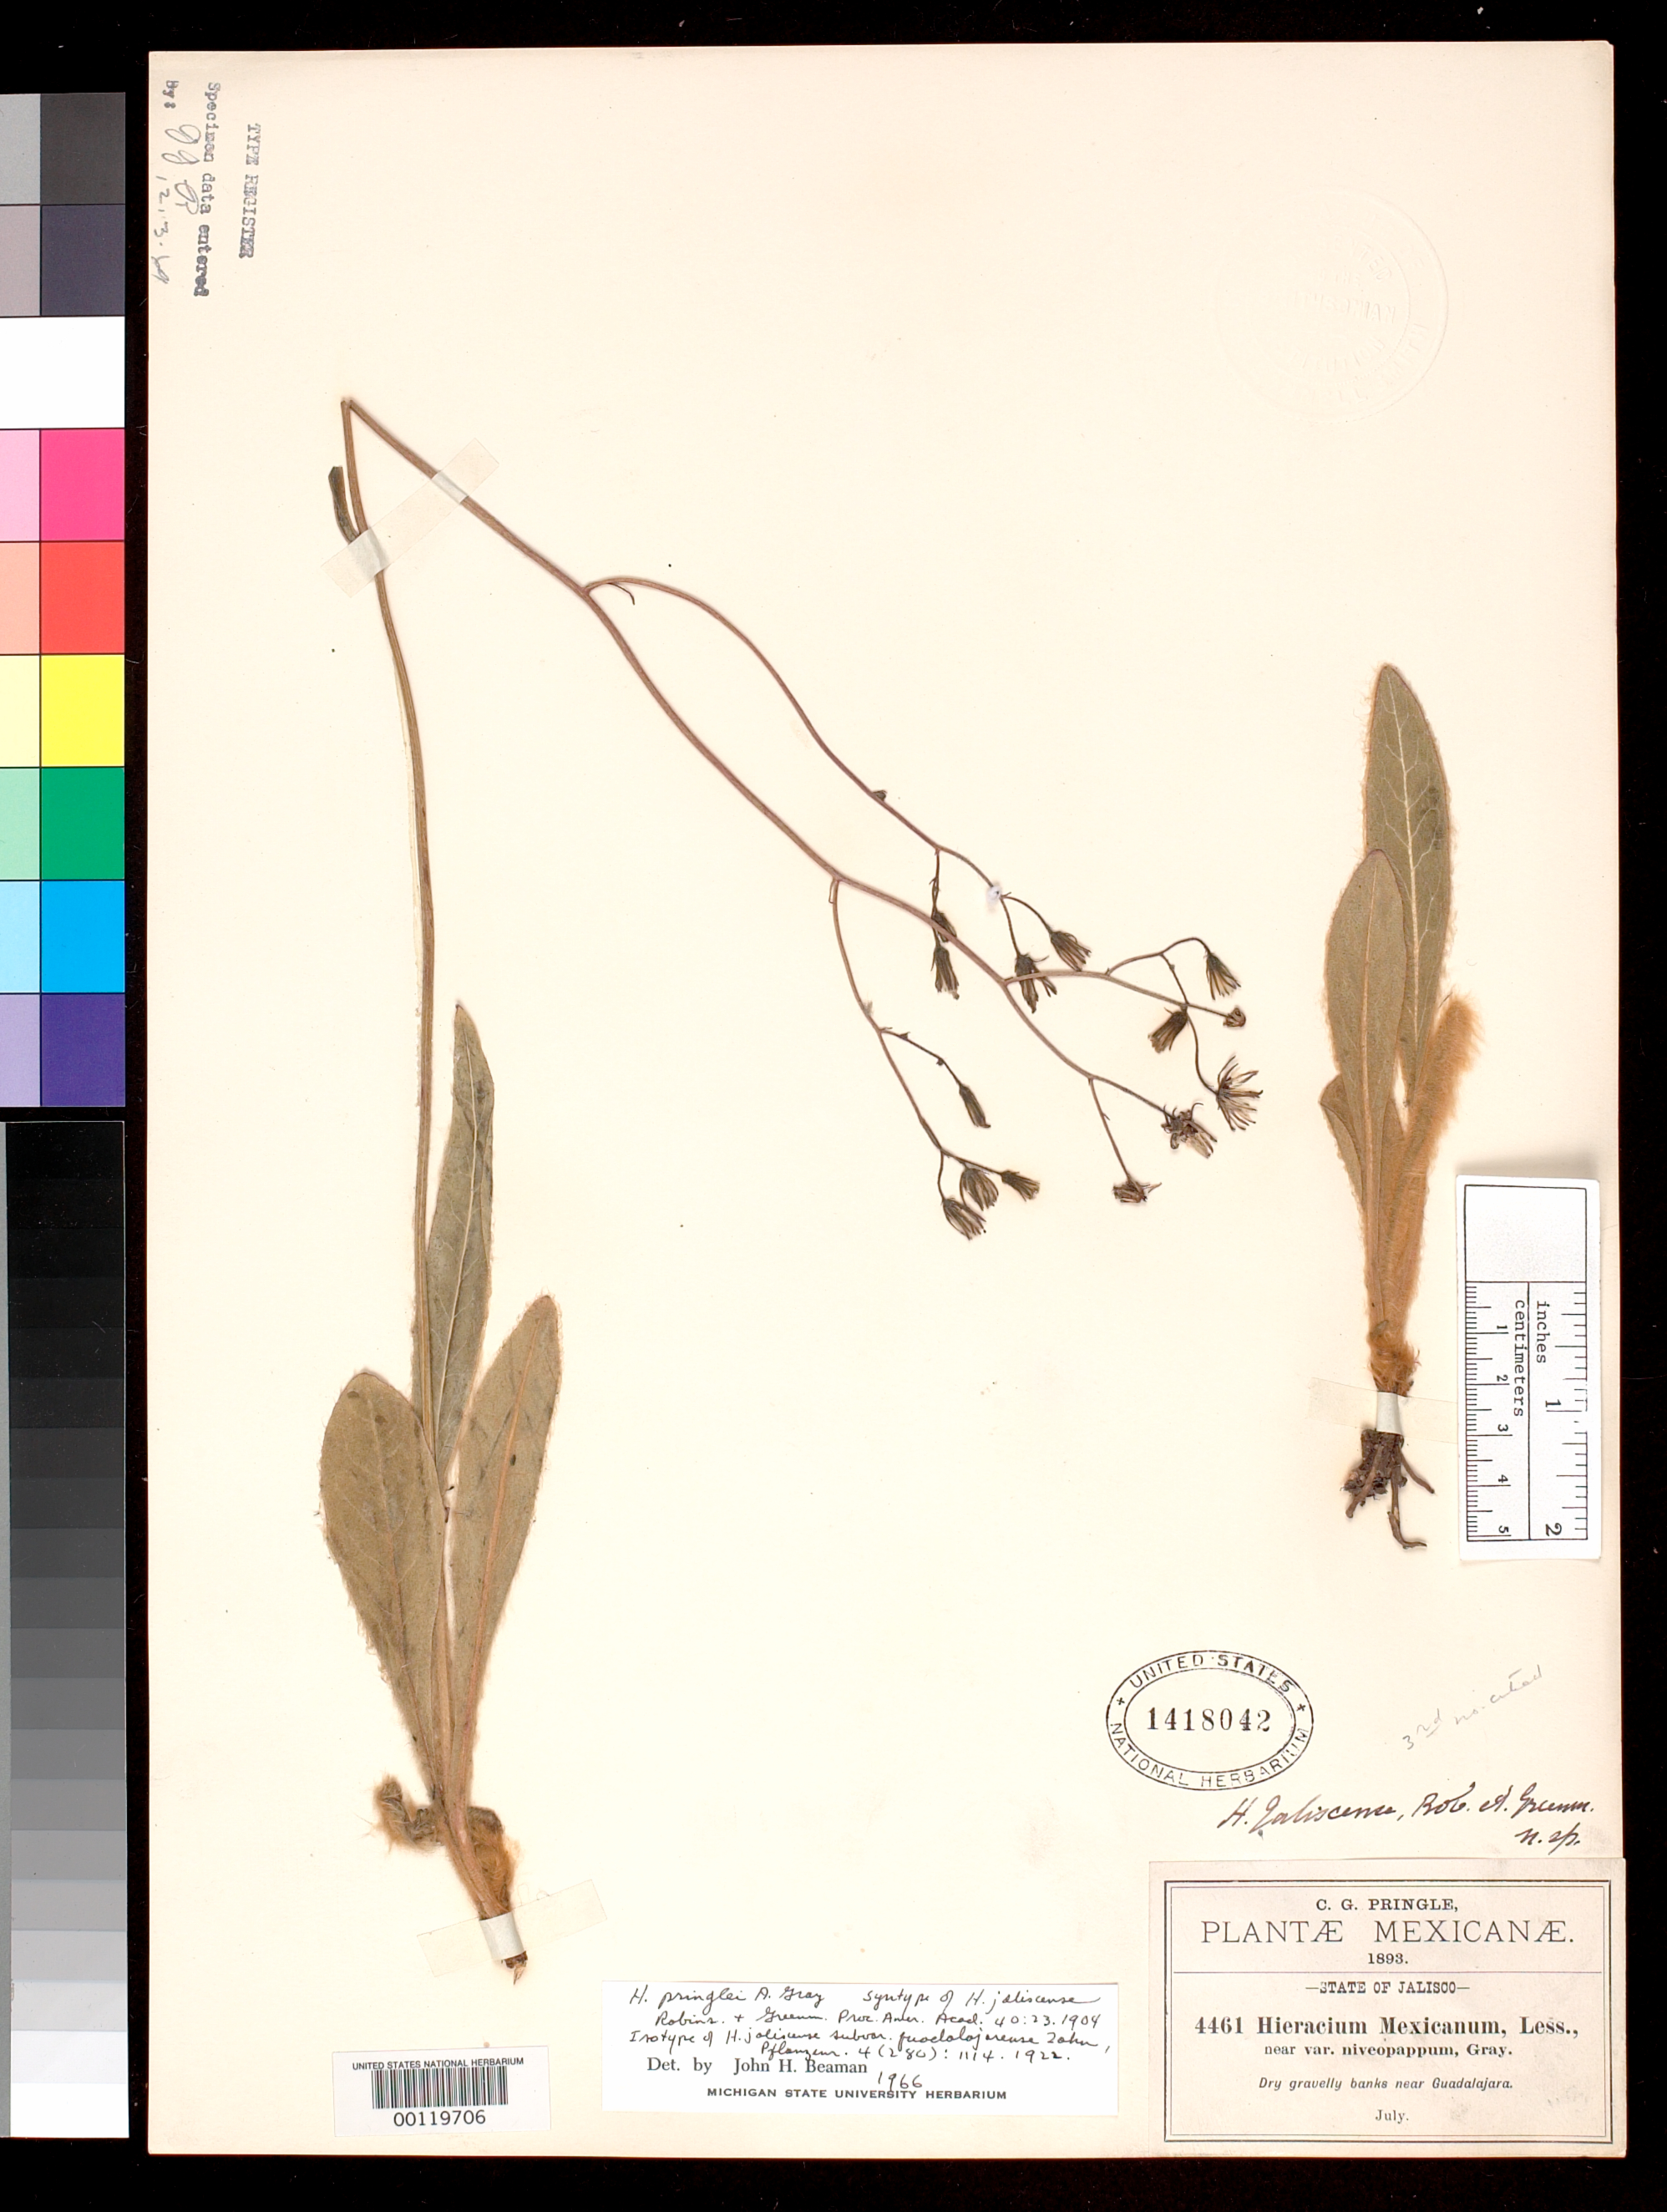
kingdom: Plantae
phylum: Tracheophyta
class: Magnoliopsida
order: Asterales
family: Asteraceae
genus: Hieracium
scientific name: Hieracium jaliscense subvar. quadalajarense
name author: Zahn in Engl.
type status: Isotype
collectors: C. G. Pringle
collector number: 4461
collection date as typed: Jul 1893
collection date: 1893-07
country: Mexico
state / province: Jalisco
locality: Guadalajara.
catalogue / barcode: US 1418042